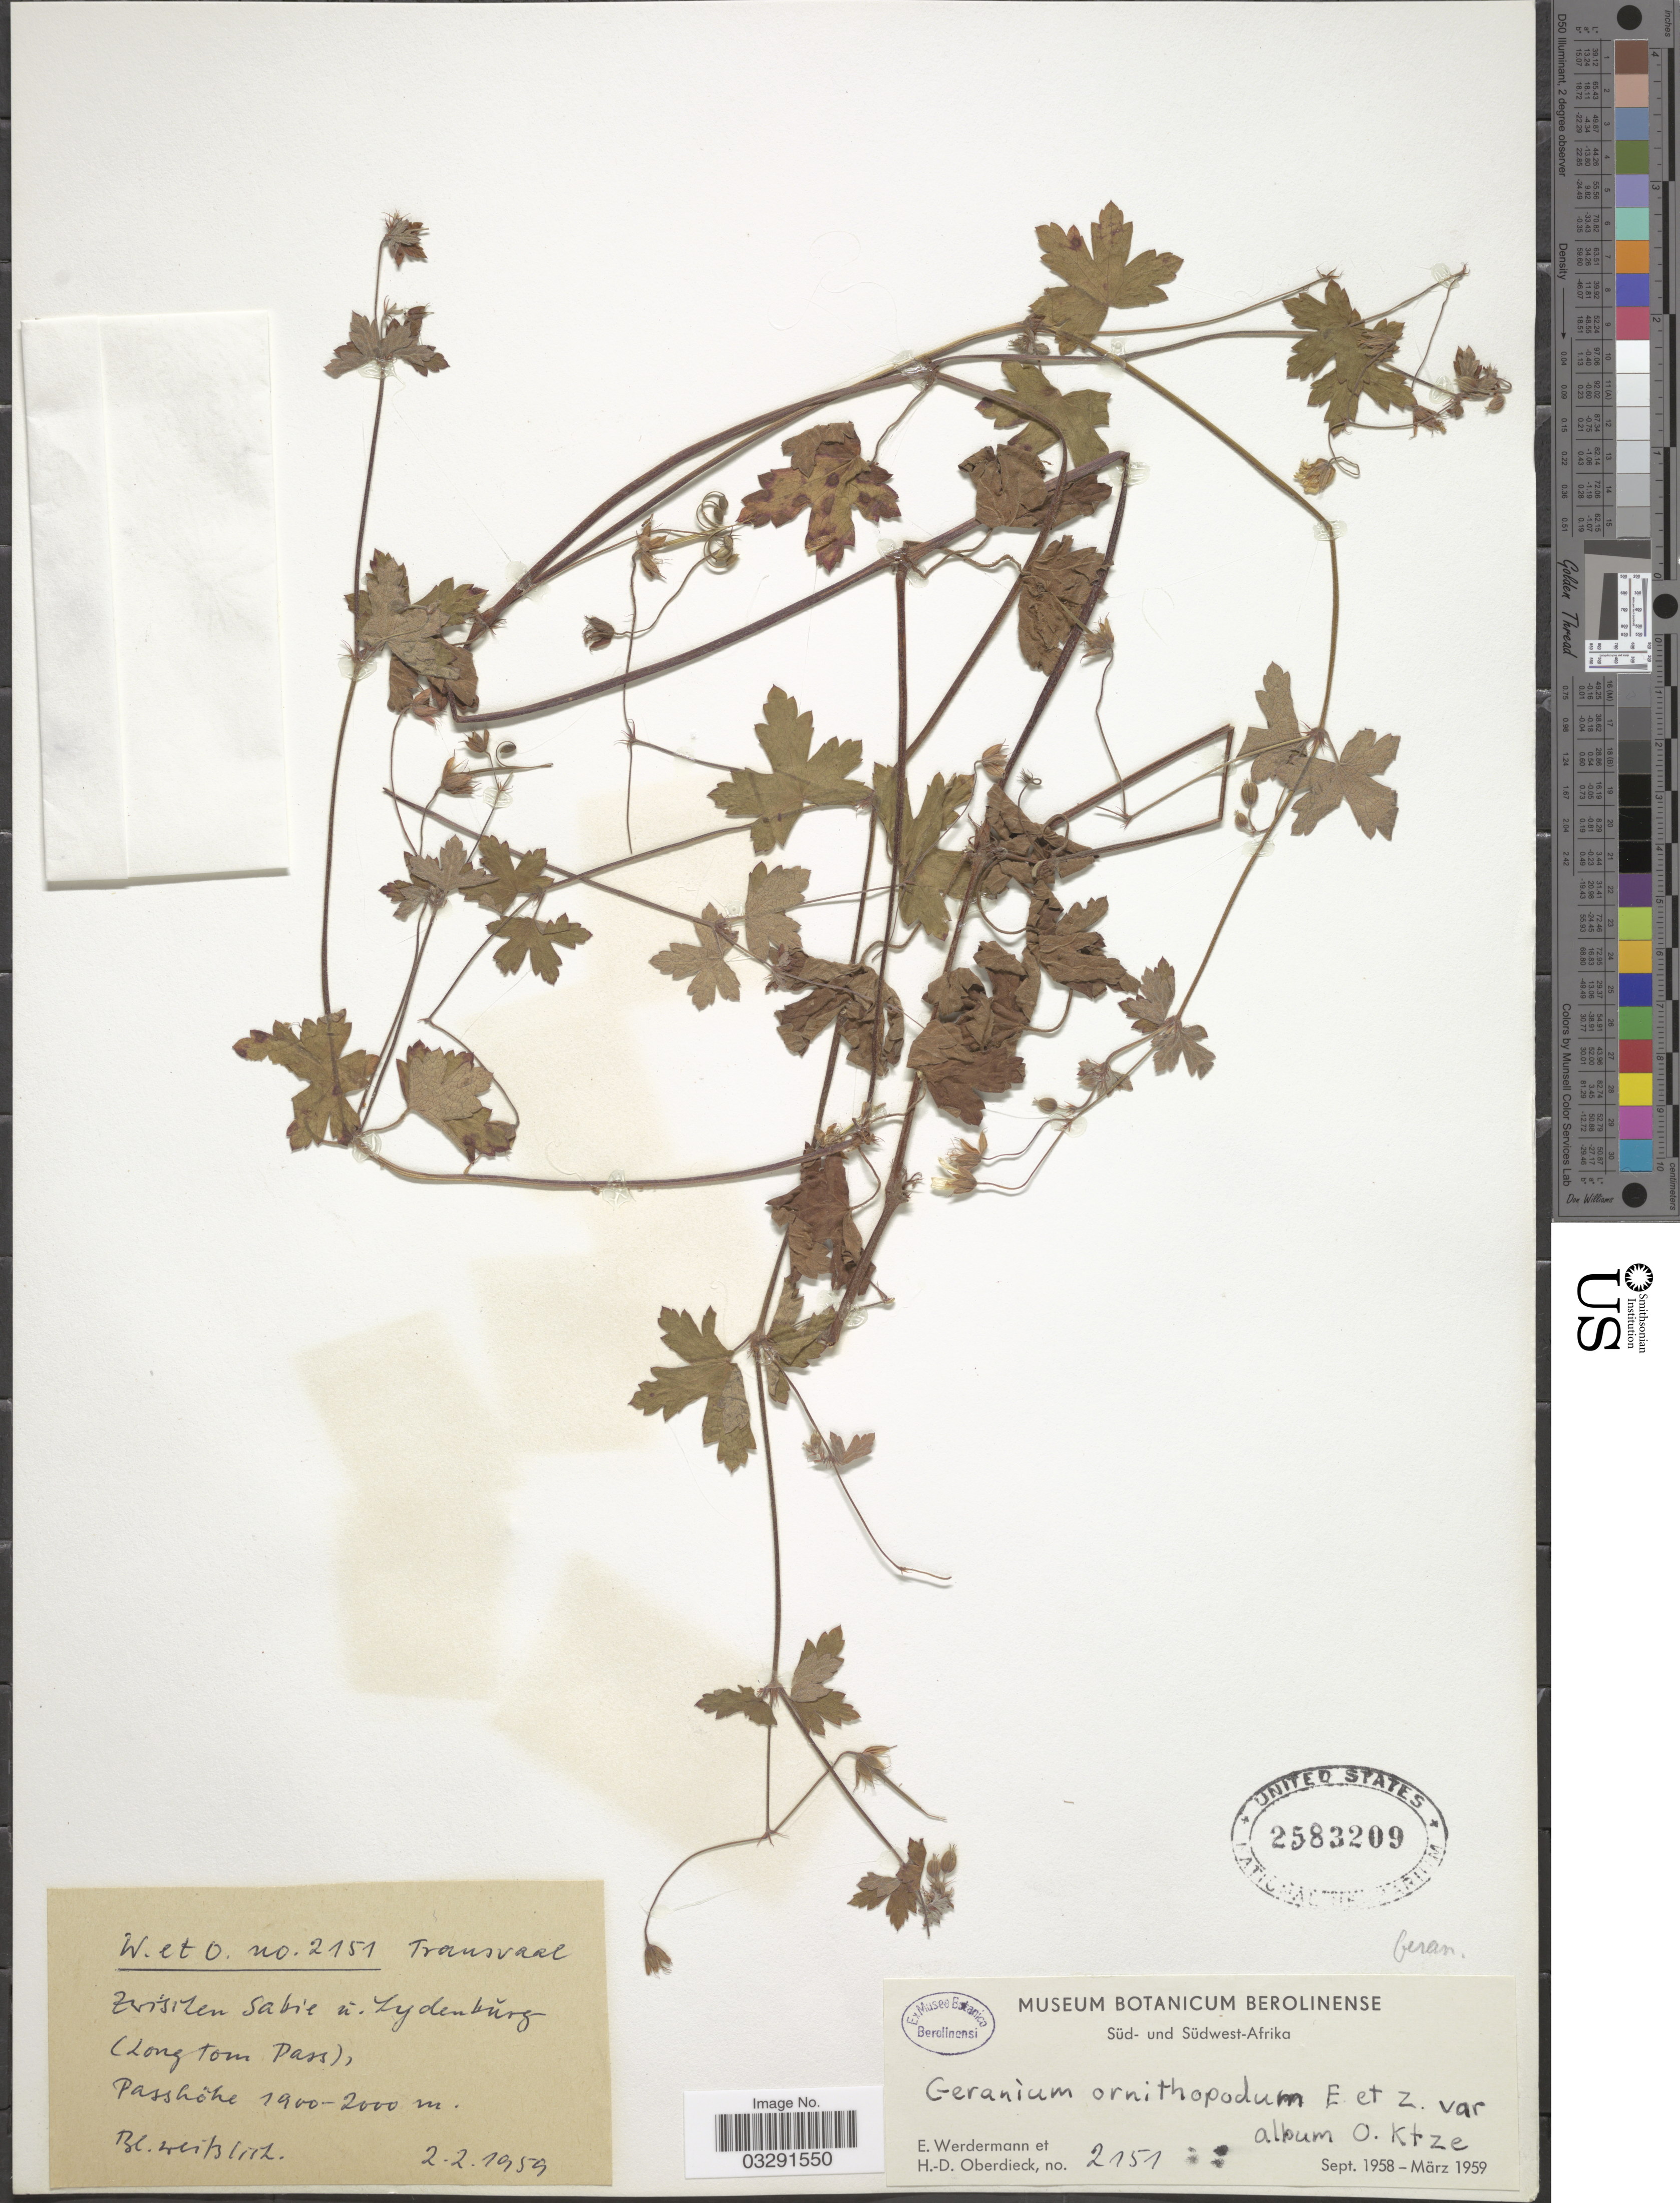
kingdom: Plantae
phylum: Tracheophyta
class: Magnoliopsida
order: Geraniales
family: Geraniaceae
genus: Geranium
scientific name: Geranium wakkerstroomianum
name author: R. Knuth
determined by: Aedo, C.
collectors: E. Werdermann & H. Oberdieck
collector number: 2151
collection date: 1959-02-02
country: South Africa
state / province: Mpumalanga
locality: Süd-Afrika. Transvaal. Zwischen Sabie u. Lydenbûrg (Long Tom Pass), Passhöhe.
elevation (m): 1900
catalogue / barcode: US 2583209